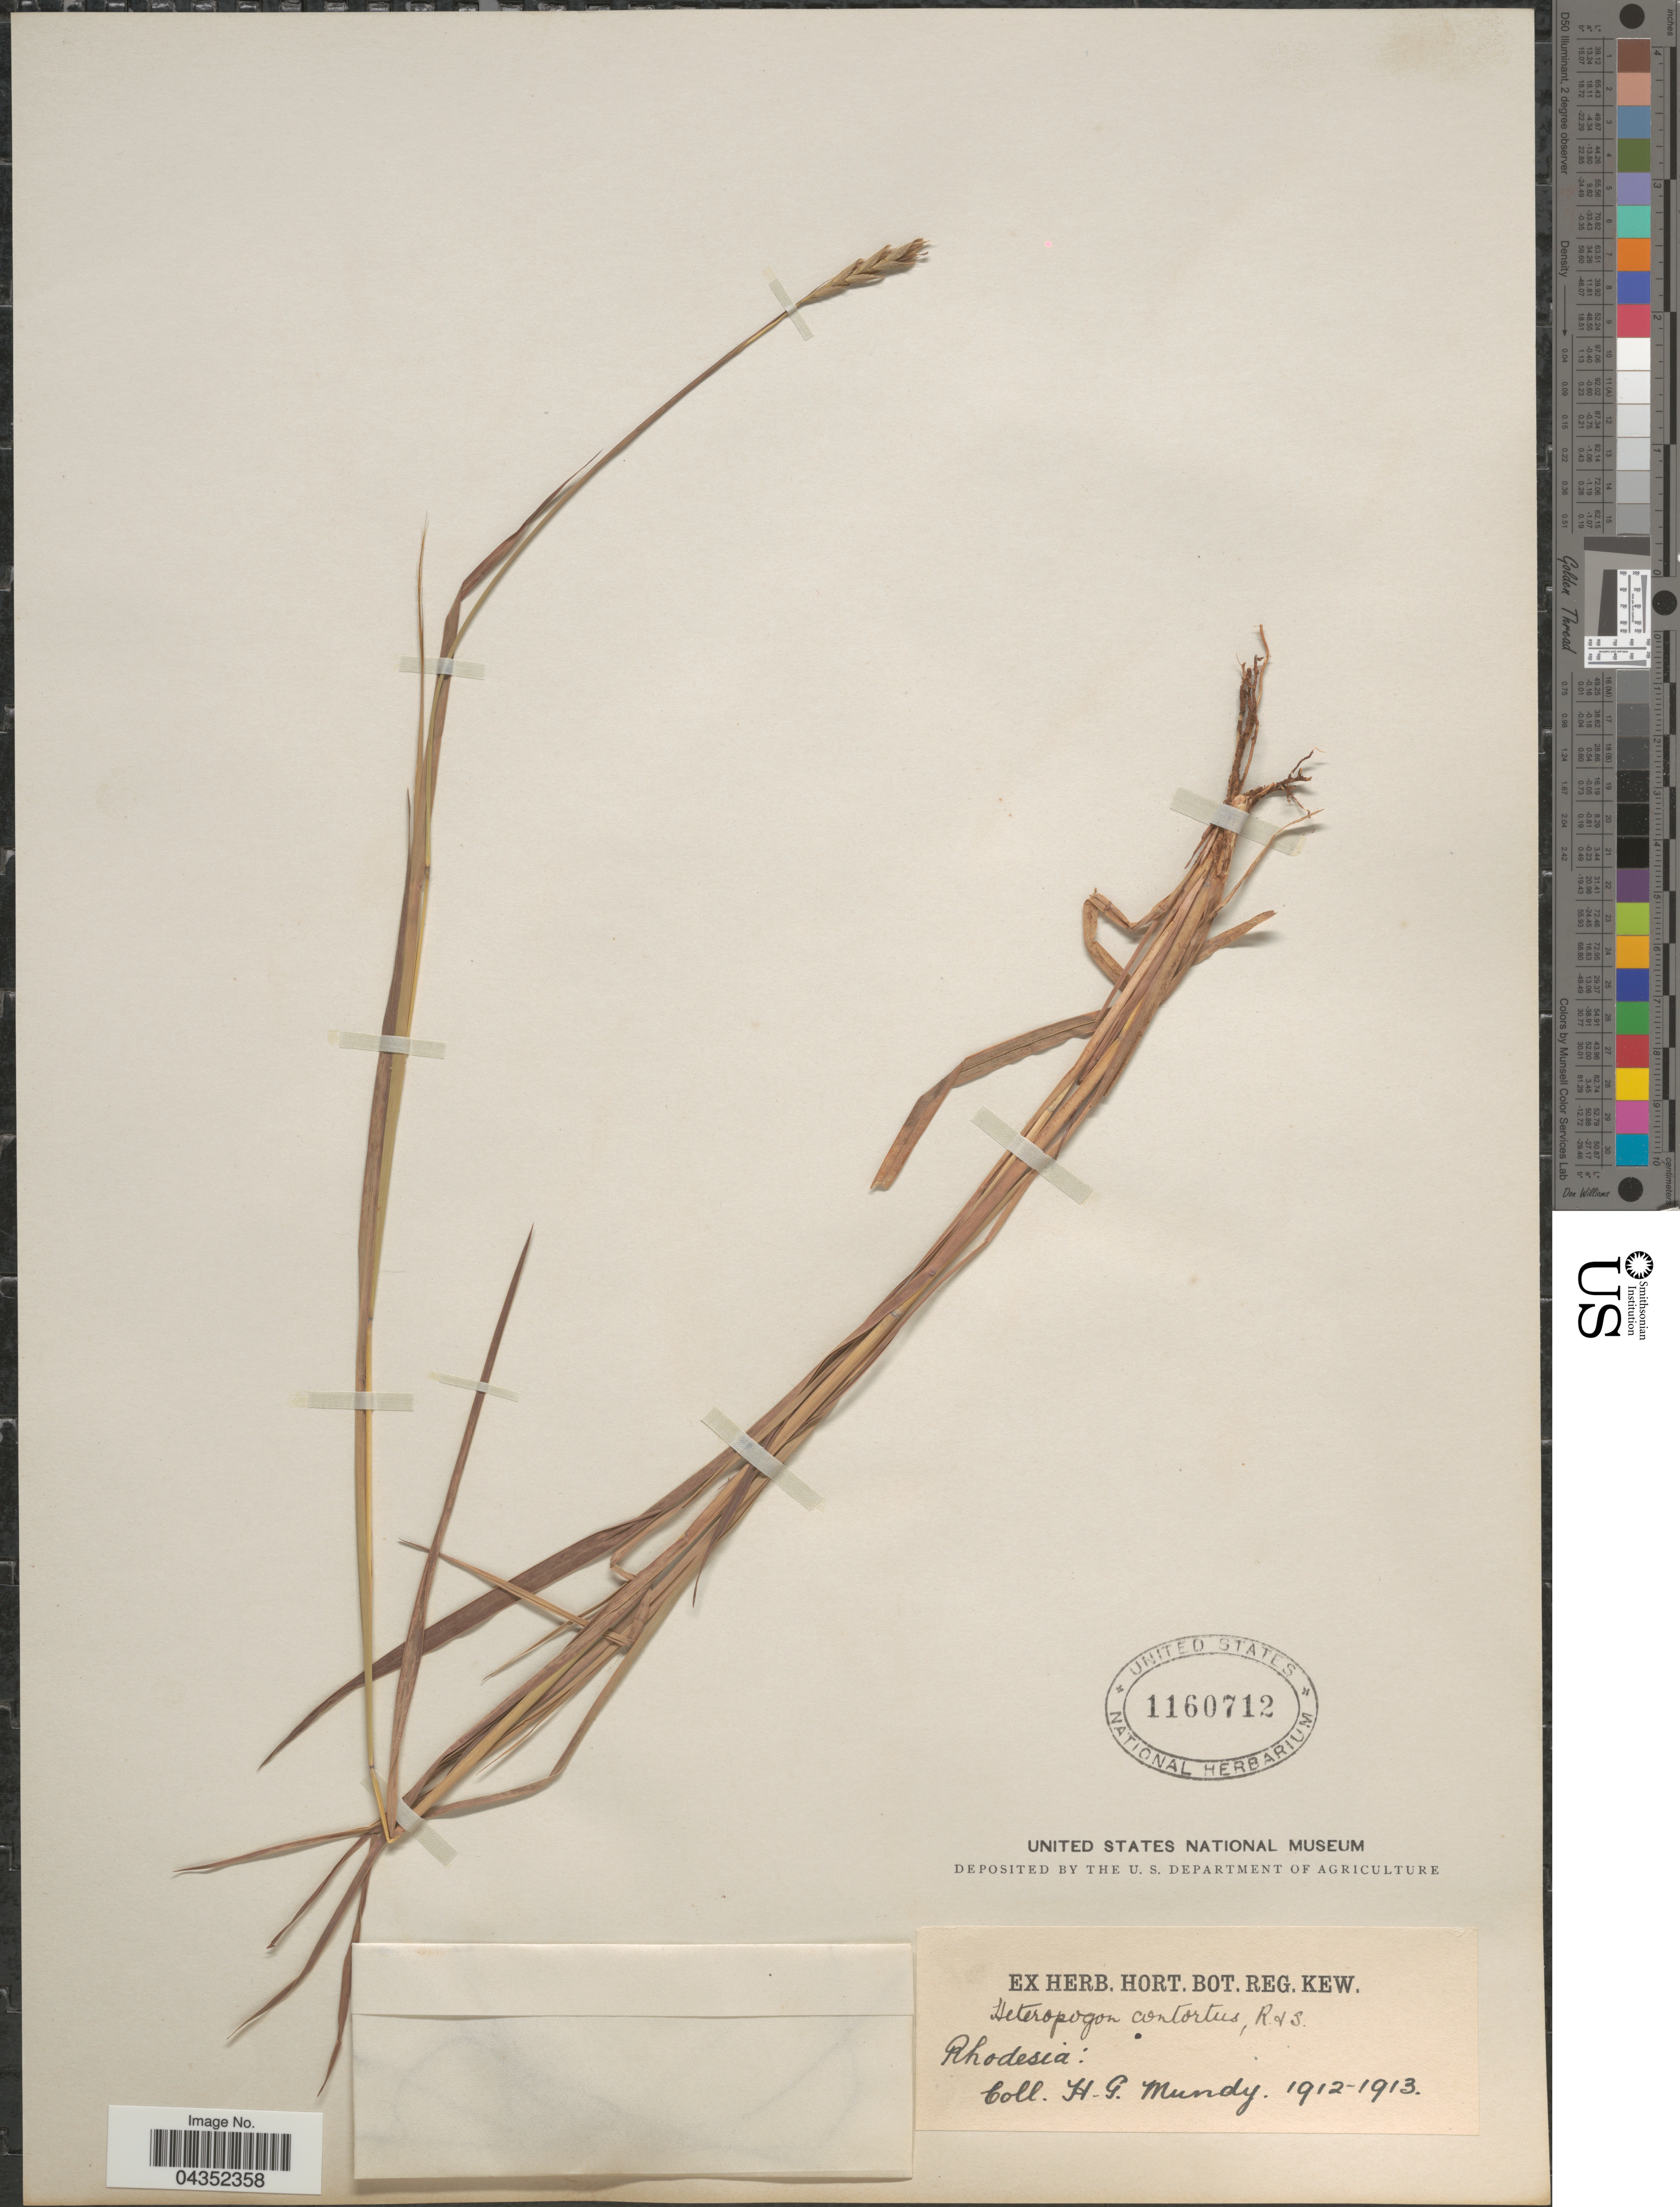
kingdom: Plantae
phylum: Tracheophyta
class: Liliopsida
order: Poales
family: Poaceae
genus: Heteropogon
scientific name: Heteropogon contortus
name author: (L.) P. Beauv. ex Roem. & Schult.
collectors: H. Mundy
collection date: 1912/1913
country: Zimbabwe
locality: Rhodesia.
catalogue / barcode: US 1160712